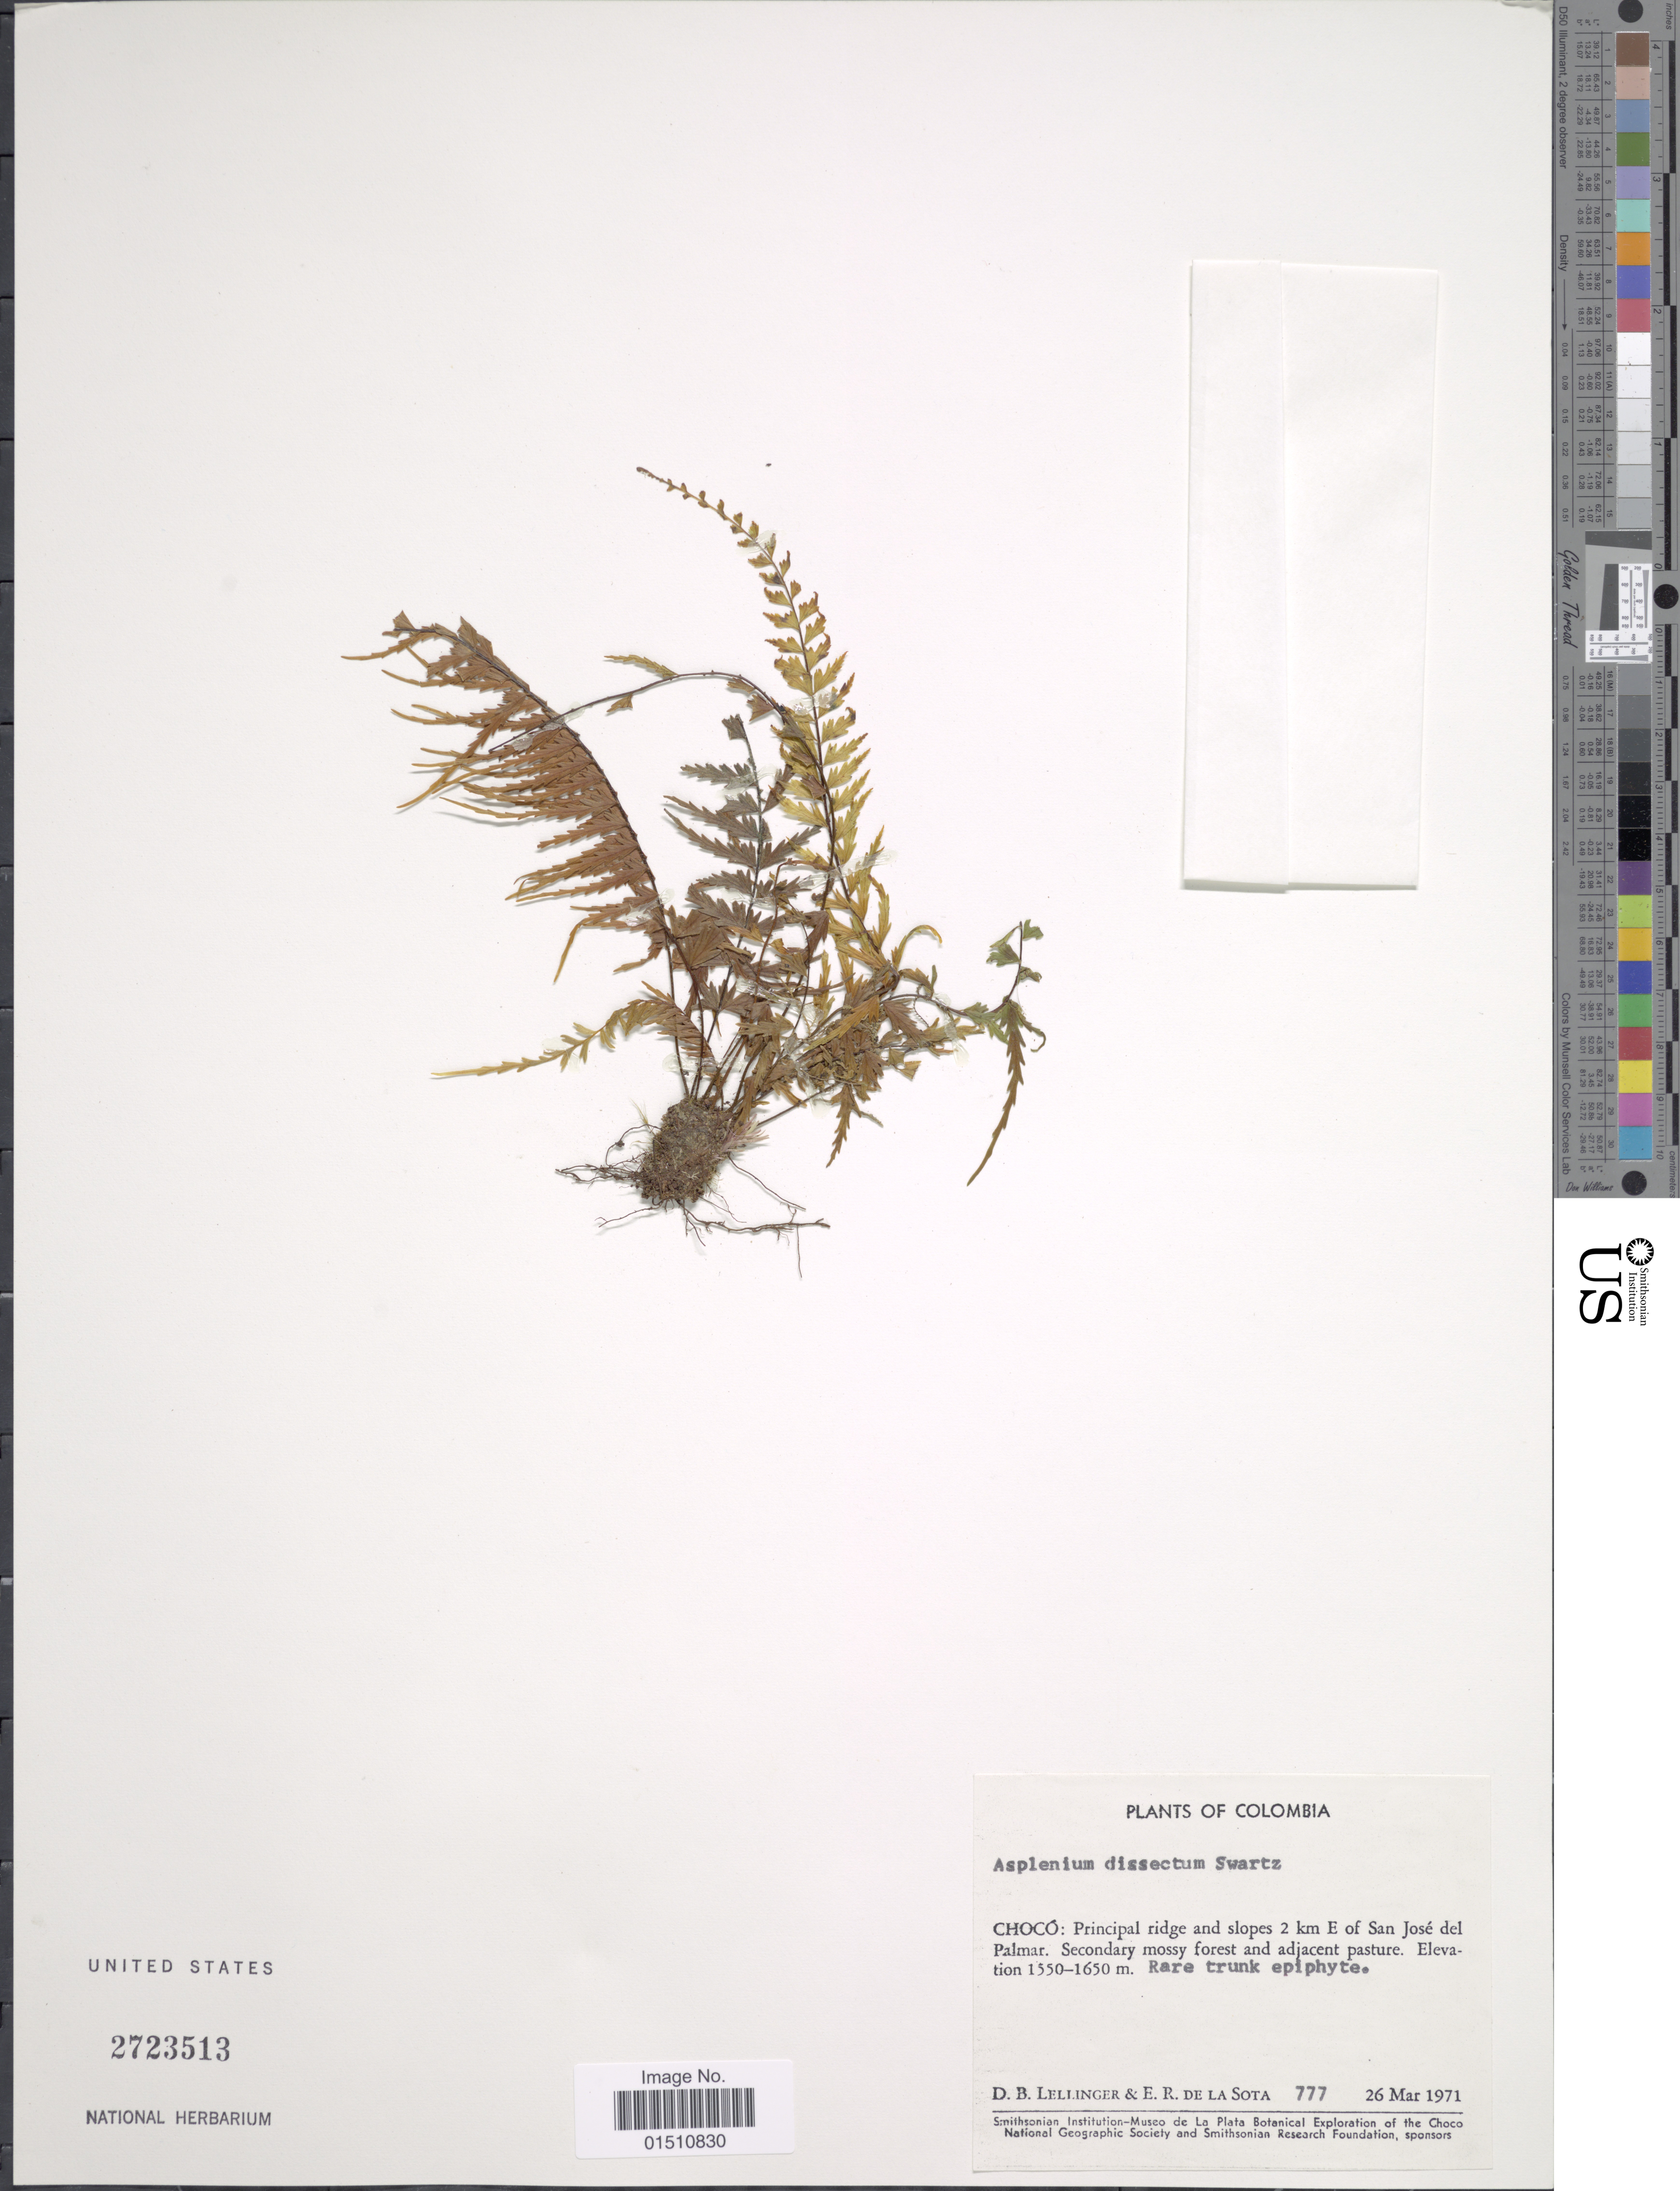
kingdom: Plantae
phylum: Tracheophyta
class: Polypodiopsida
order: Polypodiales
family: Aspleniaceae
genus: Asplenium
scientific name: Asplenium dissectum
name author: Brack. in Wilkes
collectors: D. B. Lellinger & E. R. de la Sota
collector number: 777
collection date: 1971-03-26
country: Colombia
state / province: Chocó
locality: Colombia, Principal ridge and slopes 2 km E of San Jose del Palmar.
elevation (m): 1550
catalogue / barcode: US 2723513